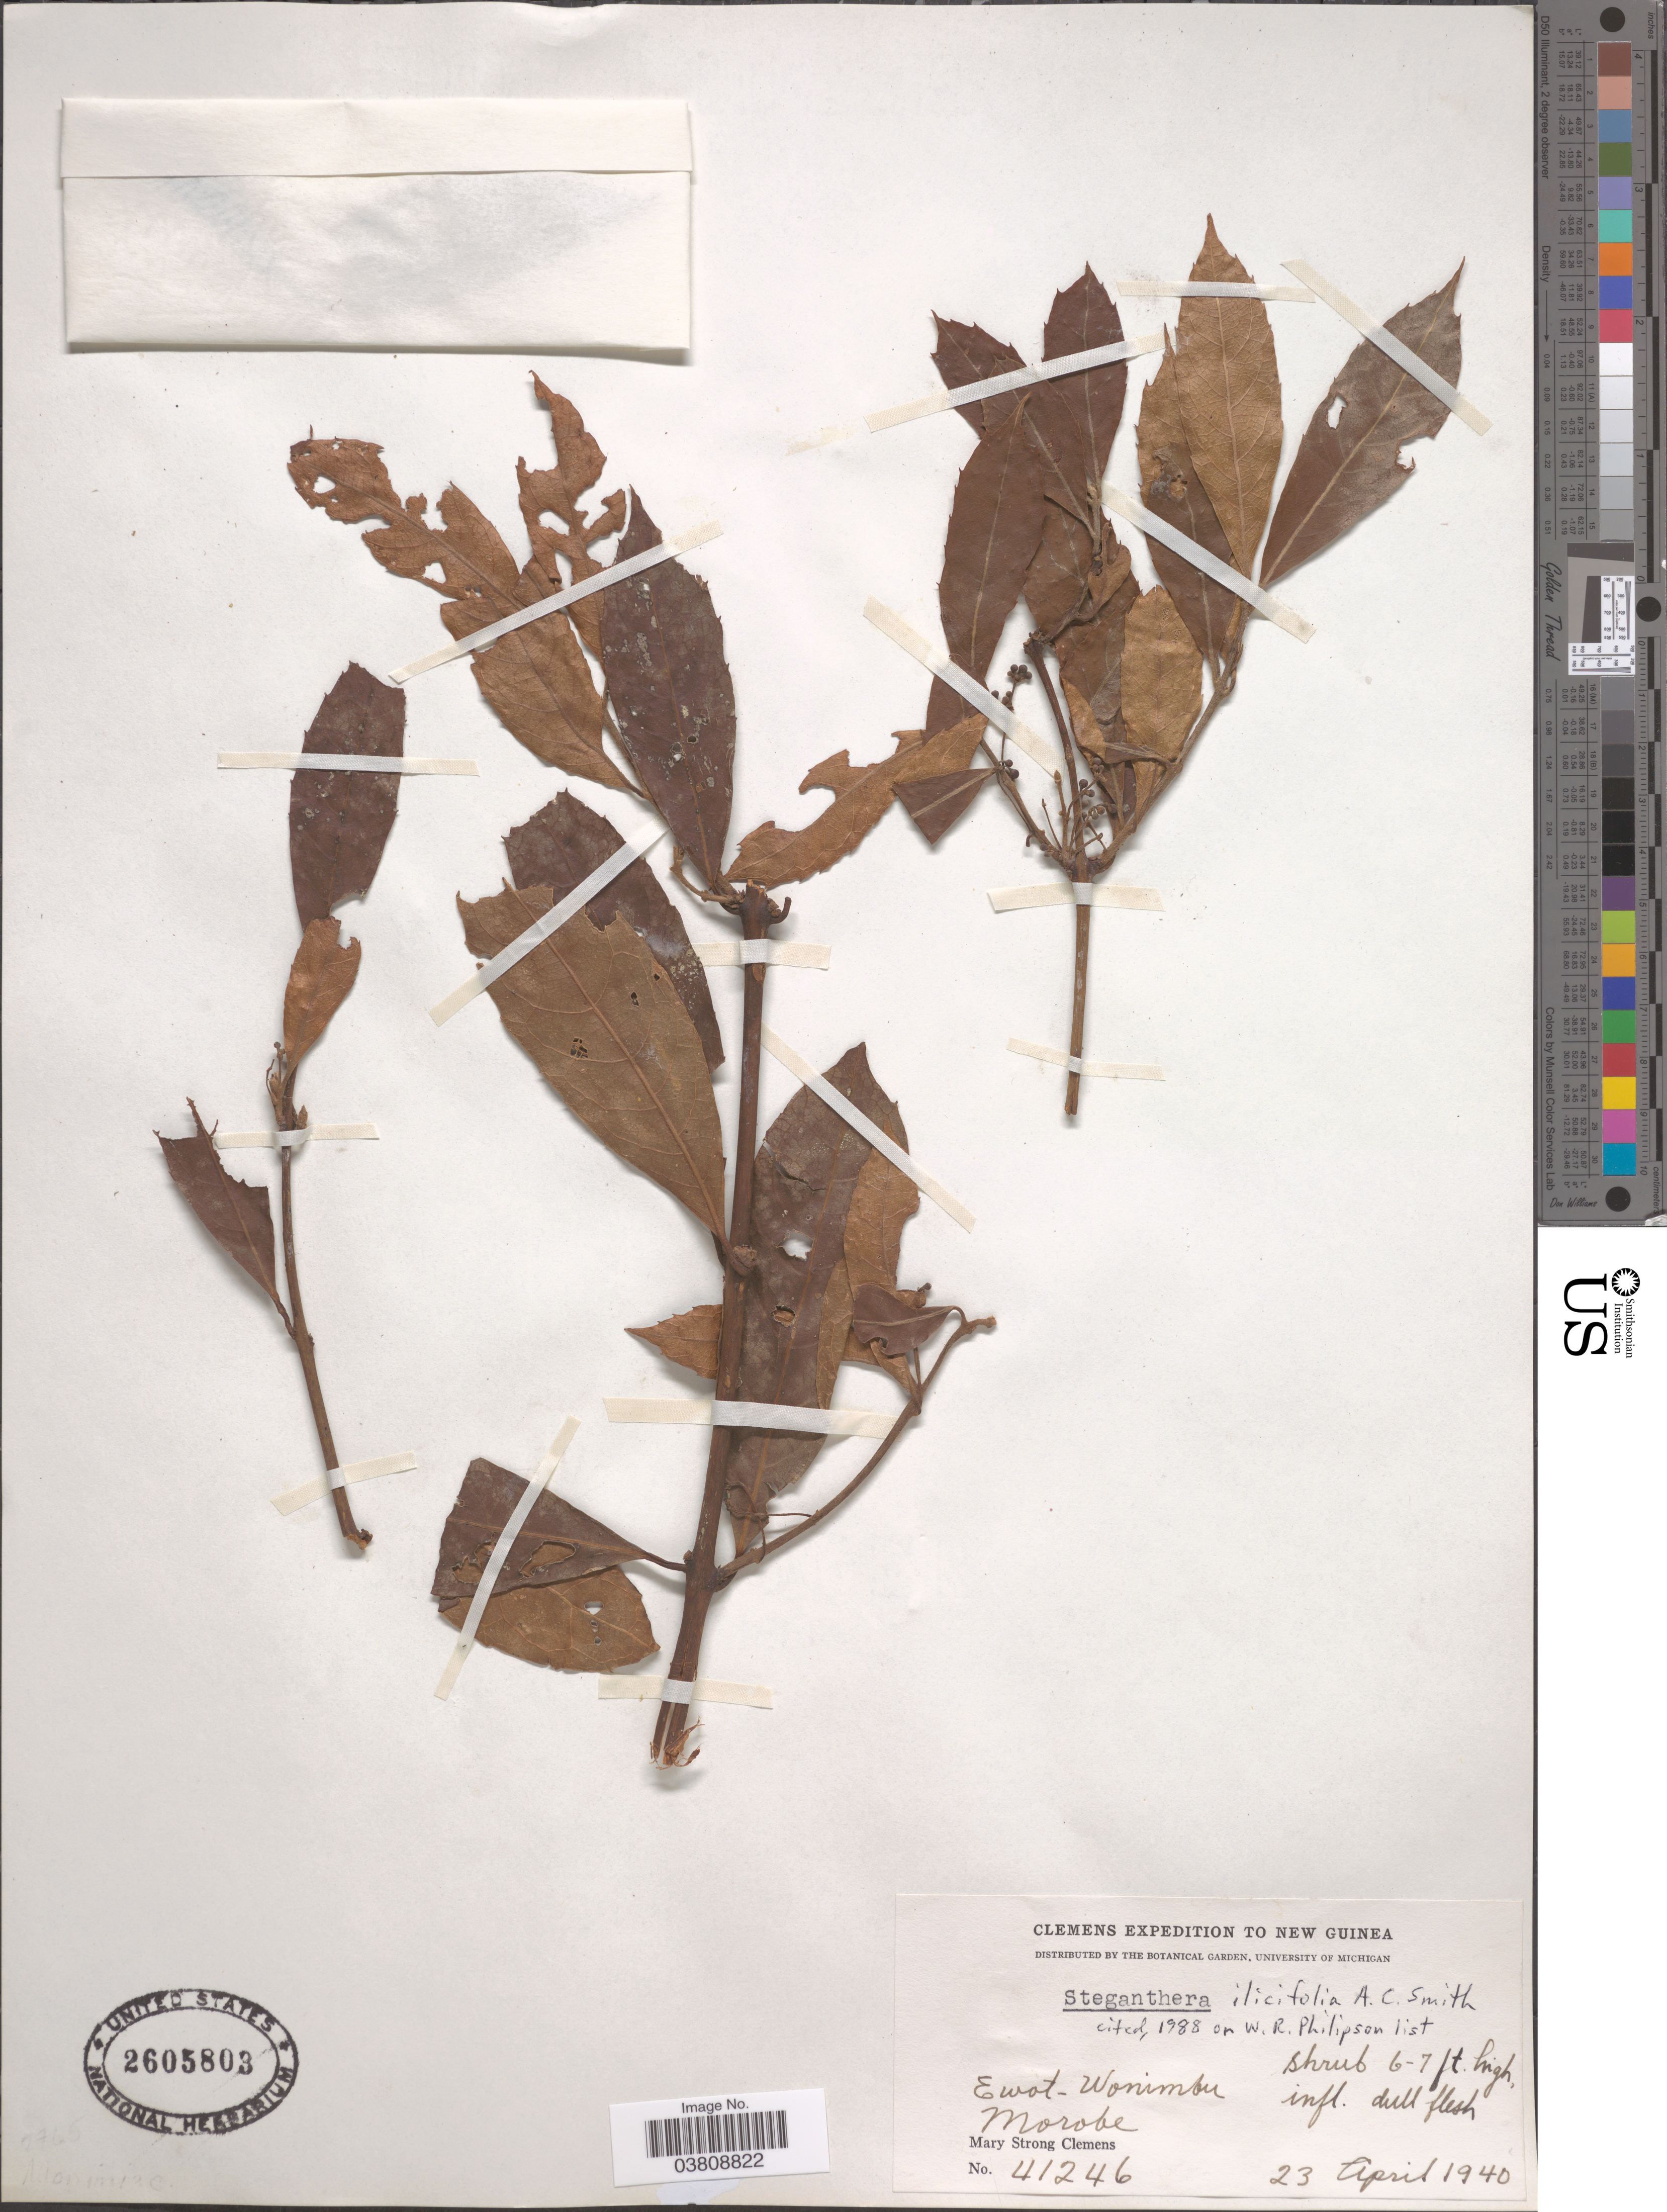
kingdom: Plantae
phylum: Tracheophyta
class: Magnoliopsida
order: Laurales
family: Monimiaceae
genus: Steganthera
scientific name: Steganthera ilicifolia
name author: A.C. Sm.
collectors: M. S. Clemens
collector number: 41246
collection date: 1940-04-23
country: Papua New Guinea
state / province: Morobe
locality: New Guinea. E wot-Wonimbu..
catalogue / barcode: US 2605803